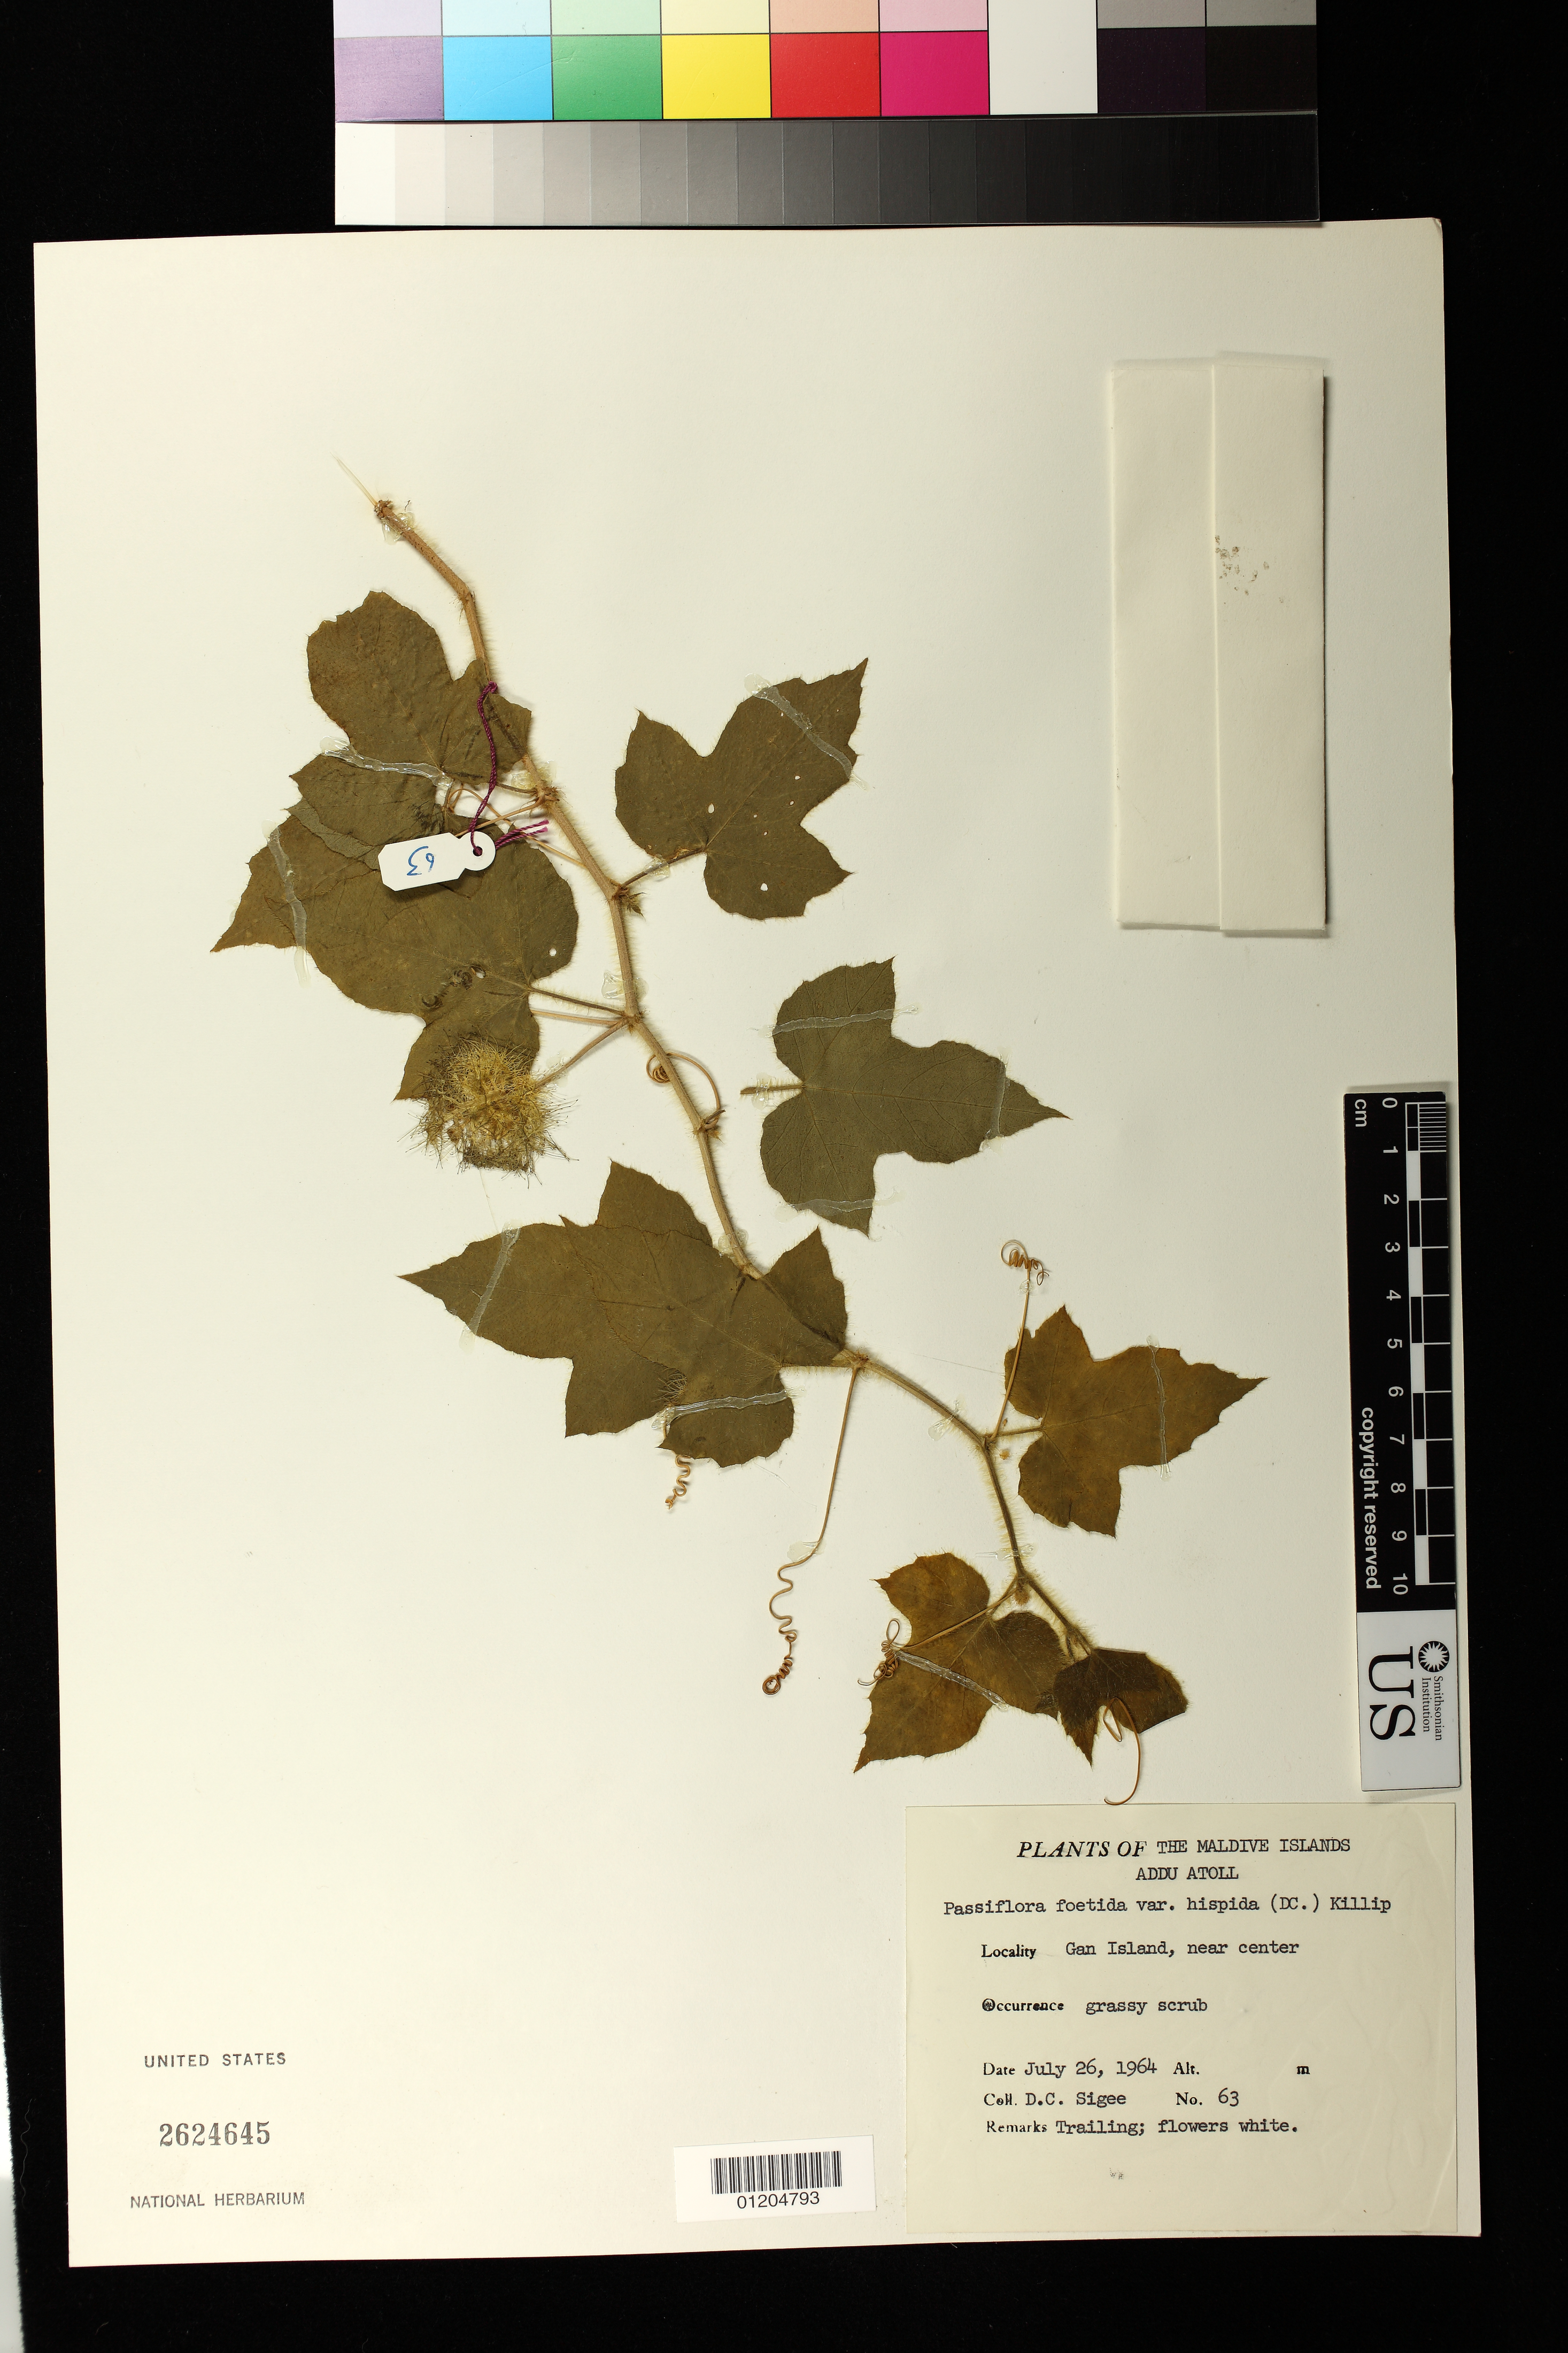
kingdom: Plantae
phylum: Tracheophyta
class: Magnoliopsida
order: Malpighiales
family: Passifloraceae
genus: Passiflora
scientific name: Passiflora foetida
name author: L.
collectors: D. C. Sigee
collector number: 63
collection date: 1964-07-26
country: Maldive Islands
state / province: Seenu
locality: Addu Atoll, Gan Island, near center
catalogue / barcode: US 2624645